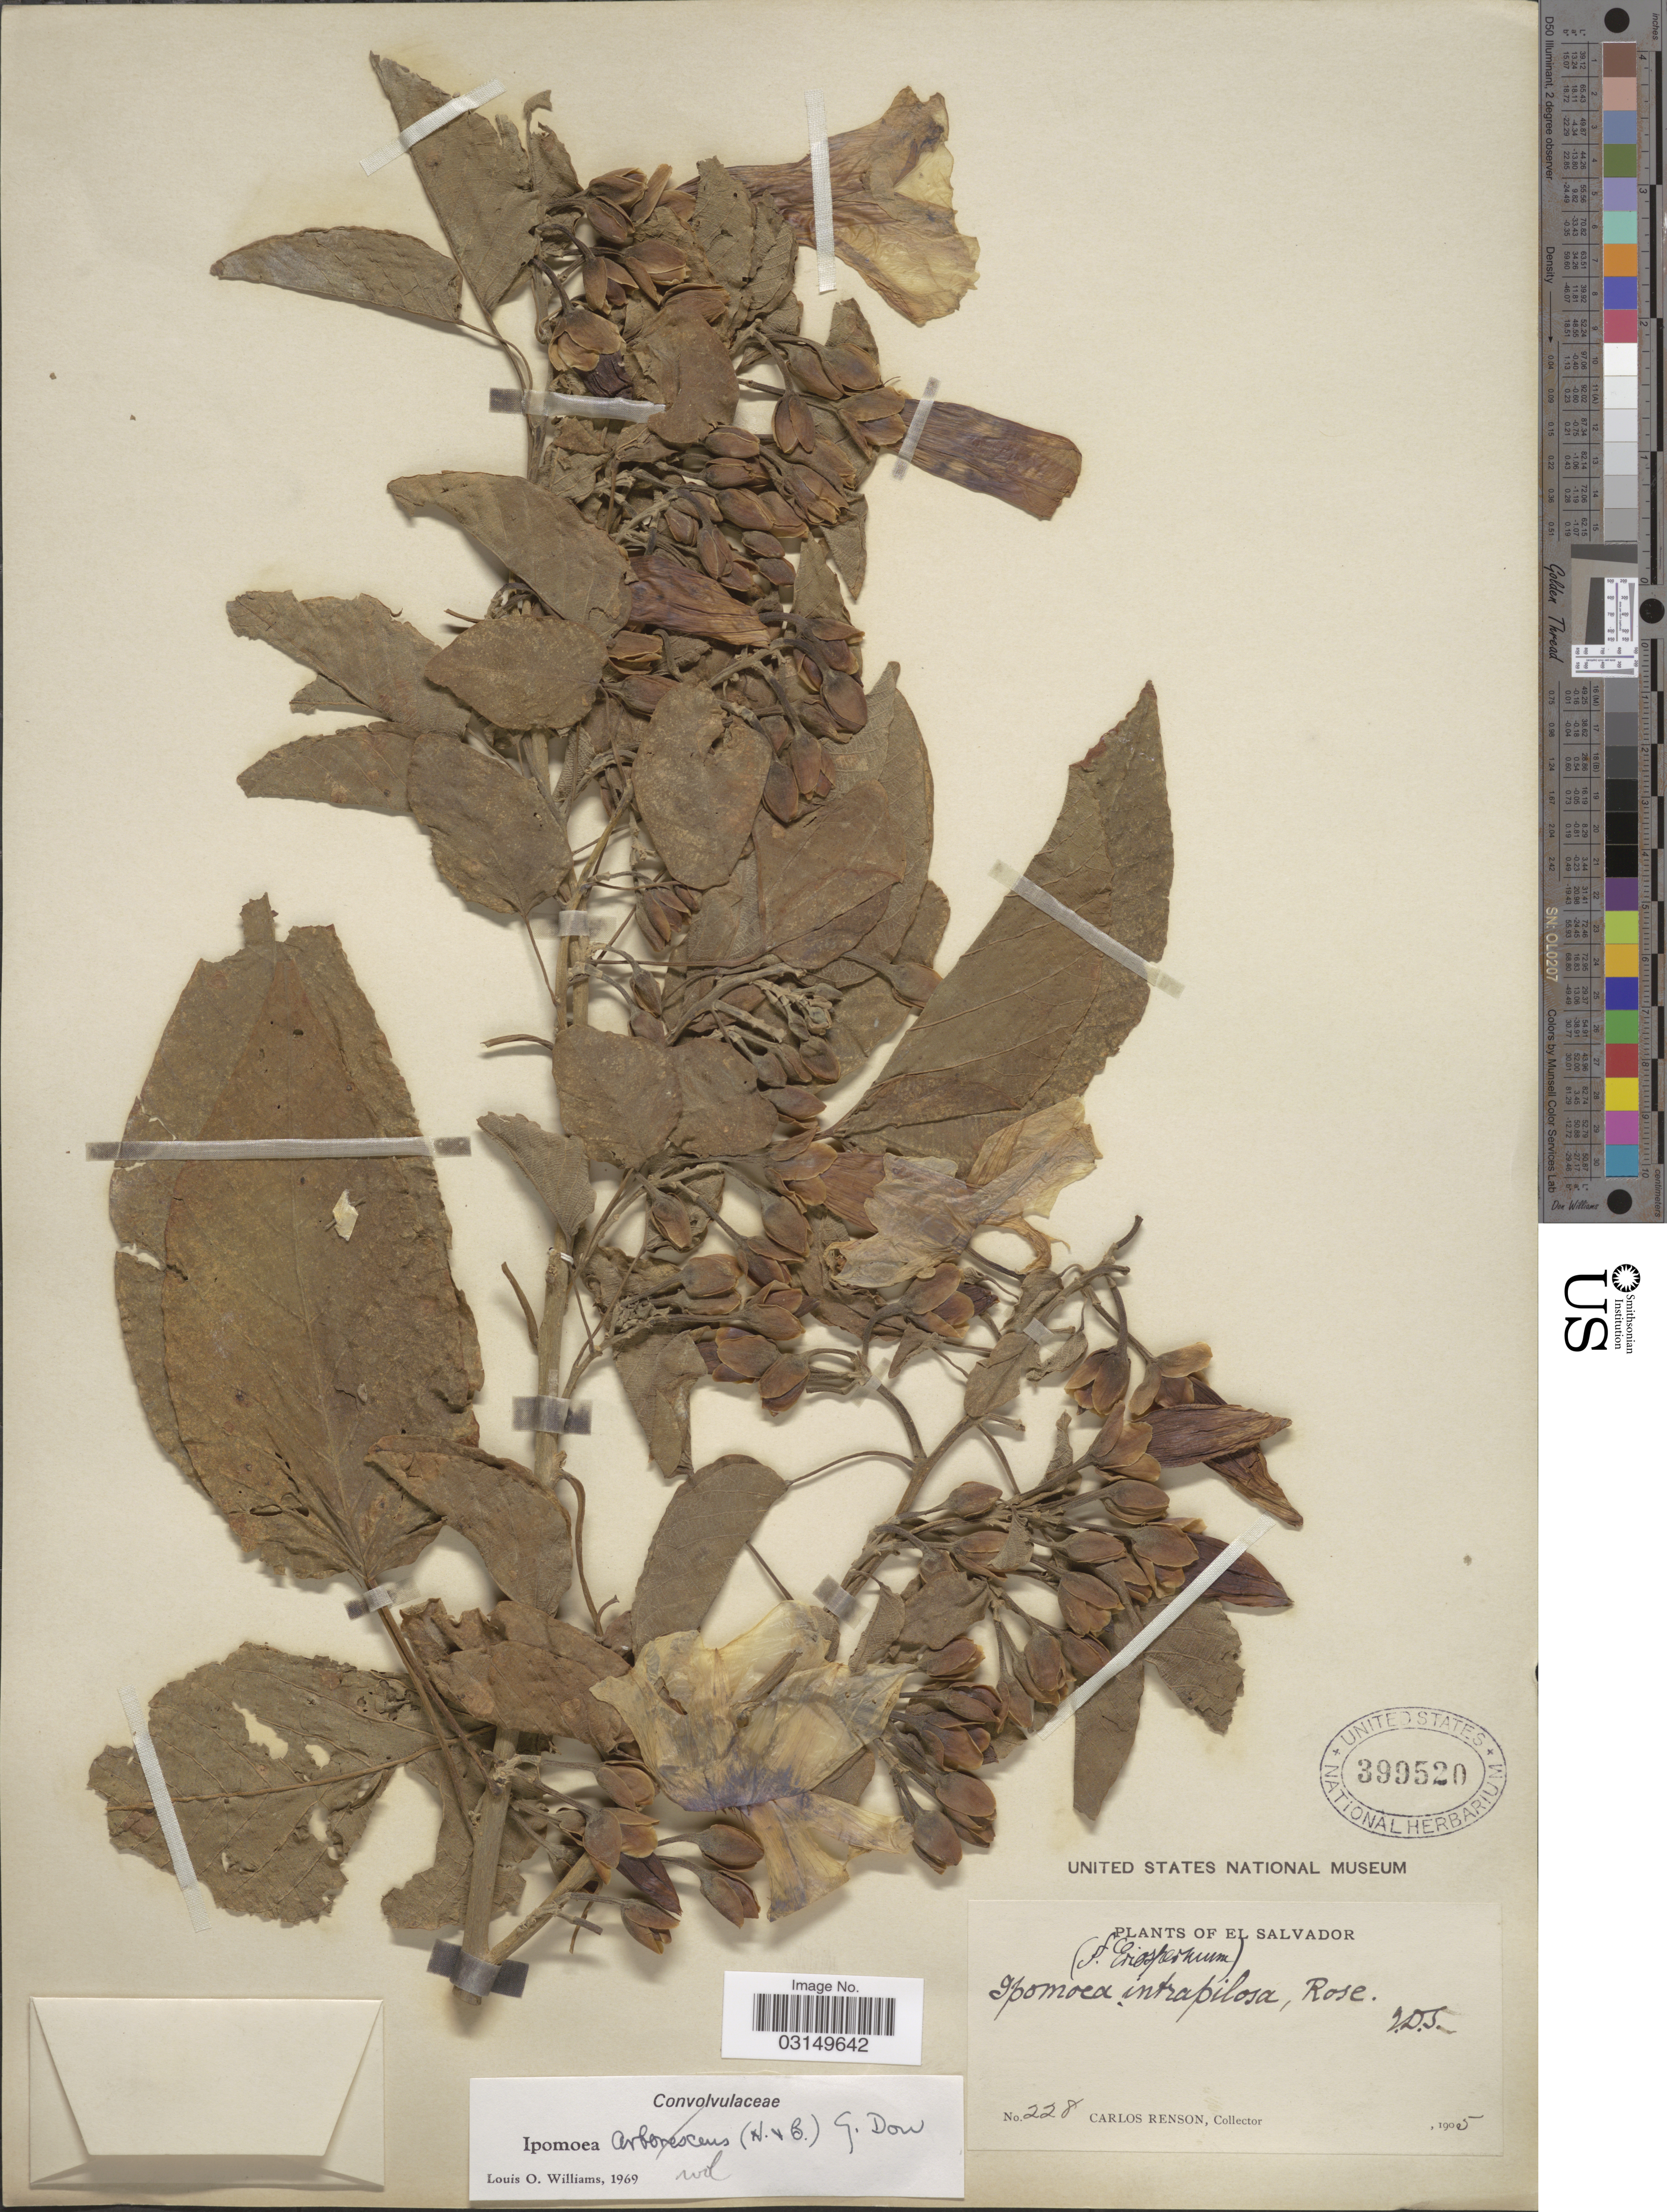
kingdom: Plantae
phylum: Tracheophyta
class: Magnoliopsida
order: Solanales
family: Convolvulaceae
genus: Ipomoea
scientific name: Ipomoea arborescens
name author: (Humb. & Bonpl. ex Willd.) G. Don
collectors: C. Renson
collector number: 228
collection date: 1905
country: El Salvador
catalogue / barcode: US 399520